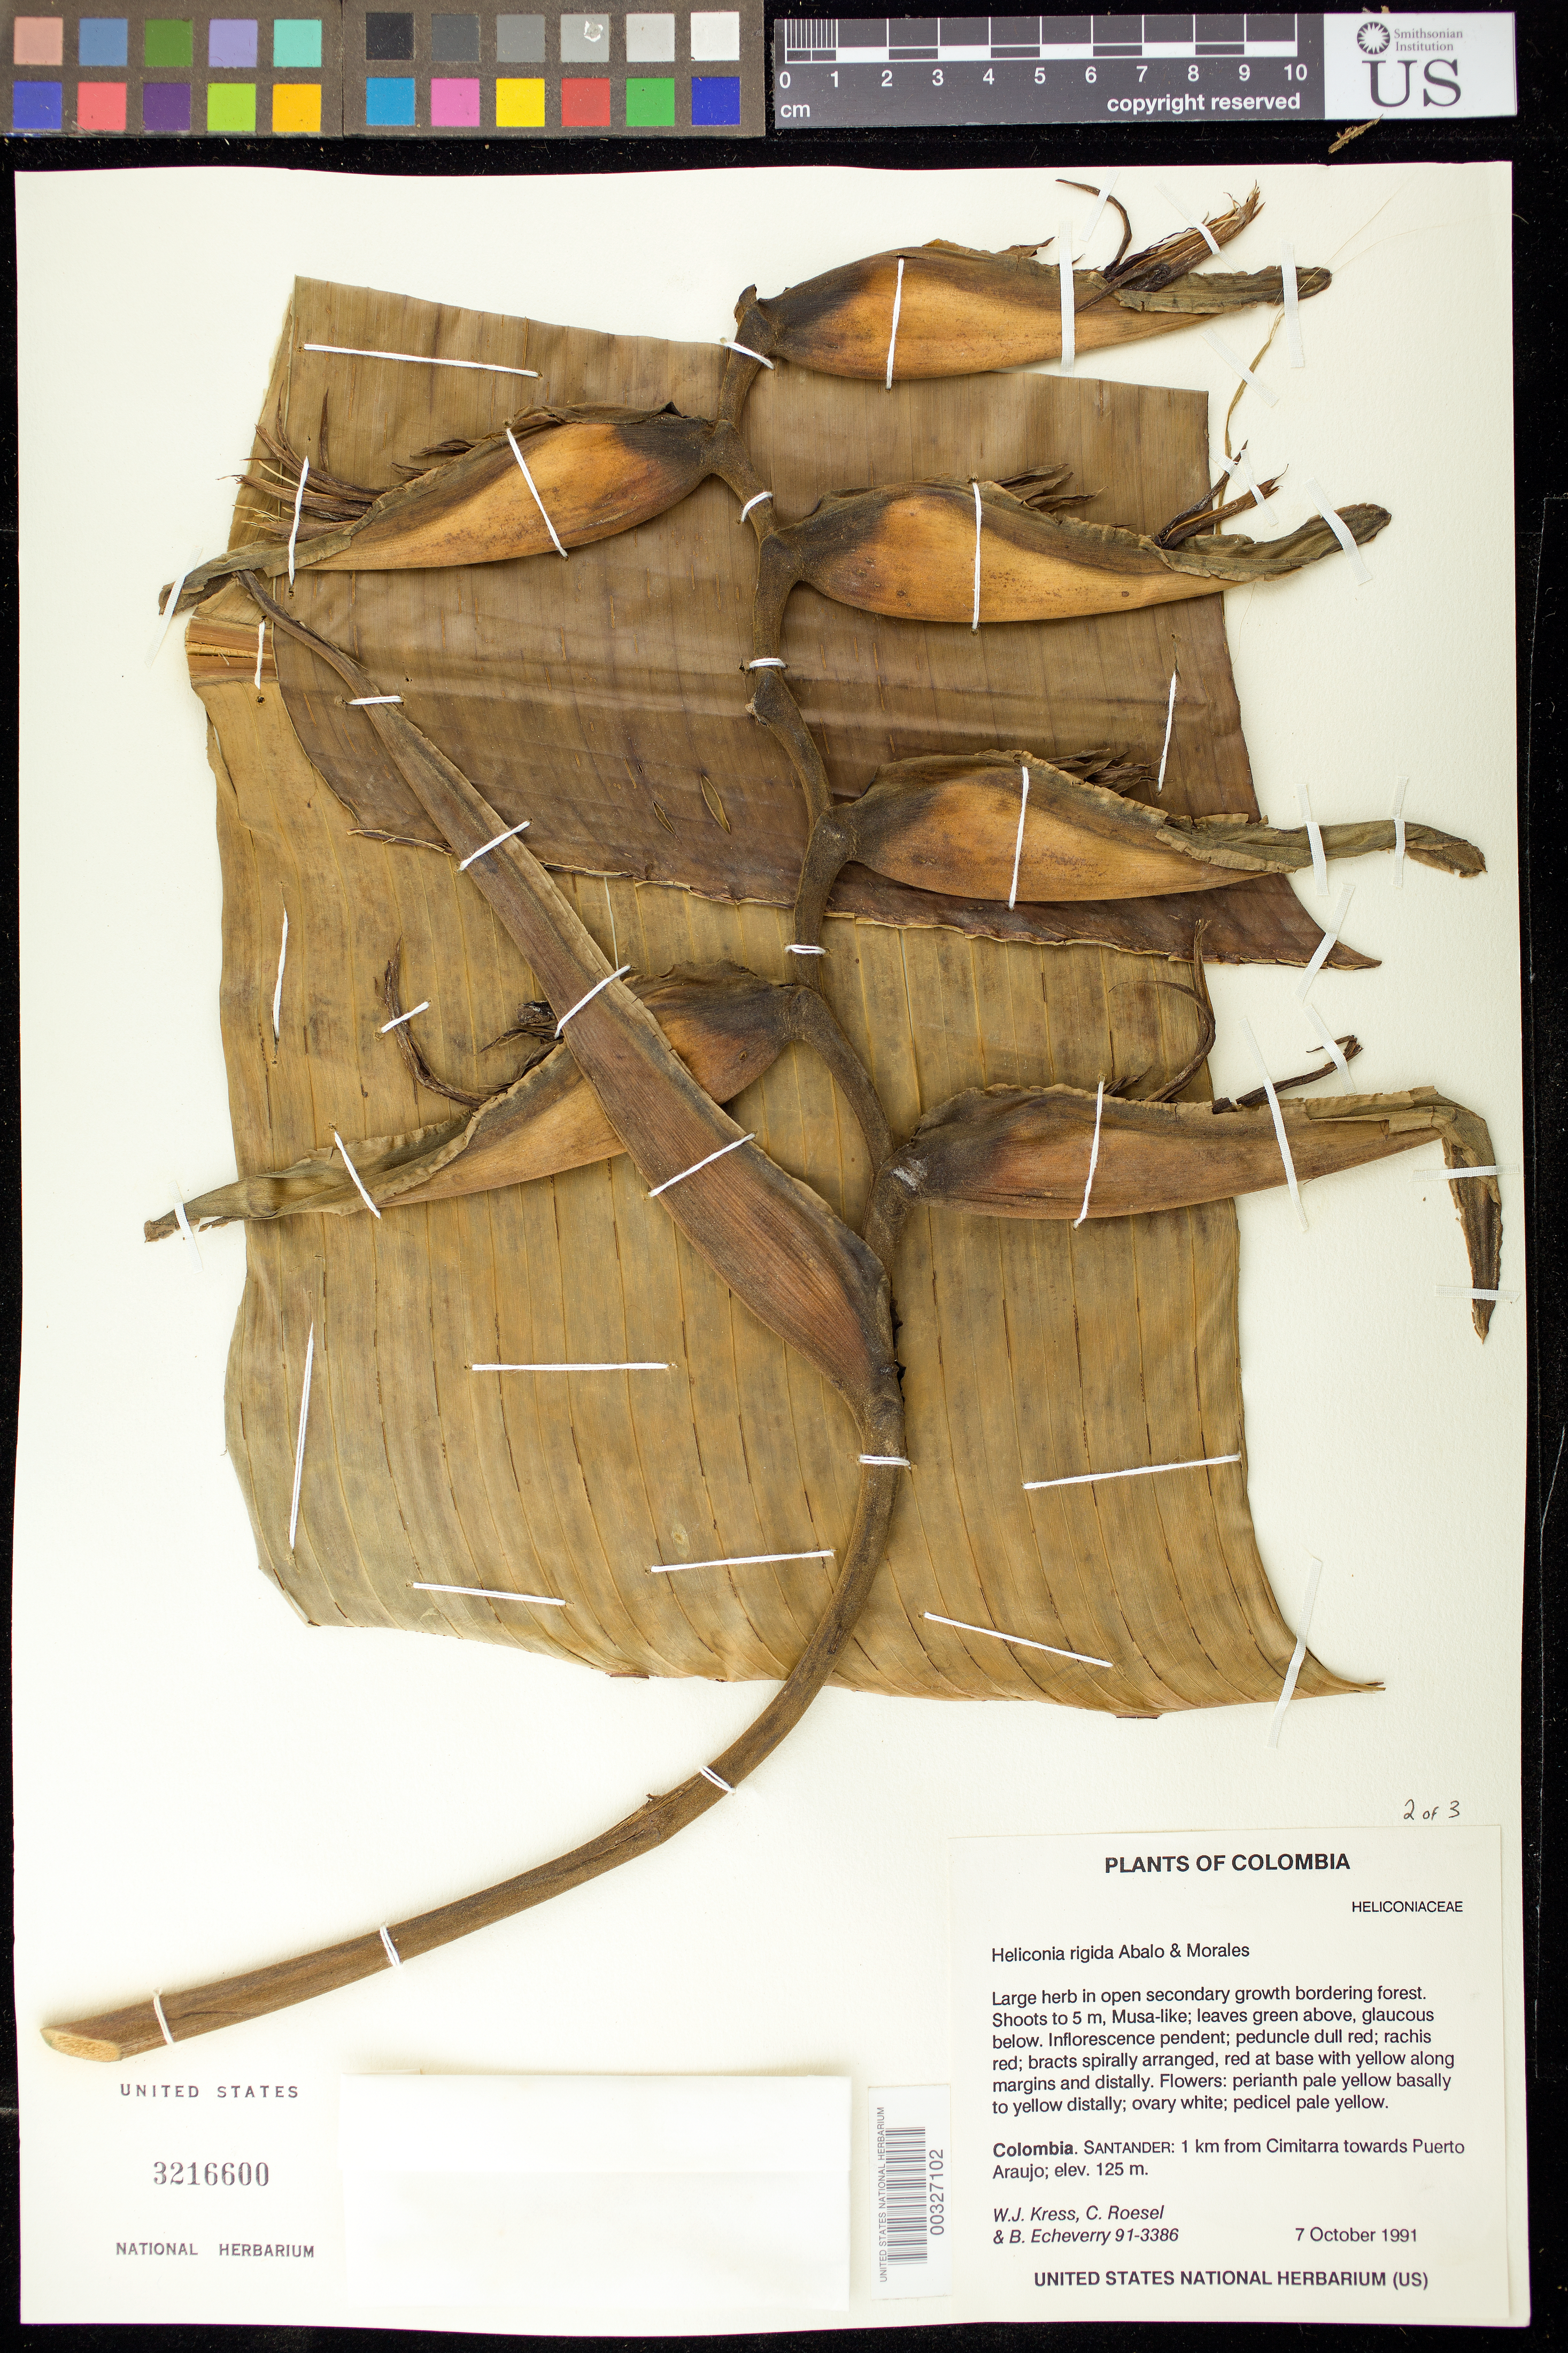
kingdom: Plantae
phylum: Tracheophyta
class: Liliopsida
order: Zingiberales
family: Heliconiaceae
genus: Heliconia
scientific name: Heliconia rigida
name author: Abalo & G. Morales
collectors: W. J. Kress, C. S. Roesel & B. Echeverry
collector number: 91-3386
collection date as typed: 07 Oct 1991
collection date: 1991-10-07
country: Colombia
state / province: Santander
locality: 1 km from Cimitarra towards Puerto Araujo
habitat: In open secondary growth bordering forest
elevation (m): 125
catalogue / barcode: US 3216600